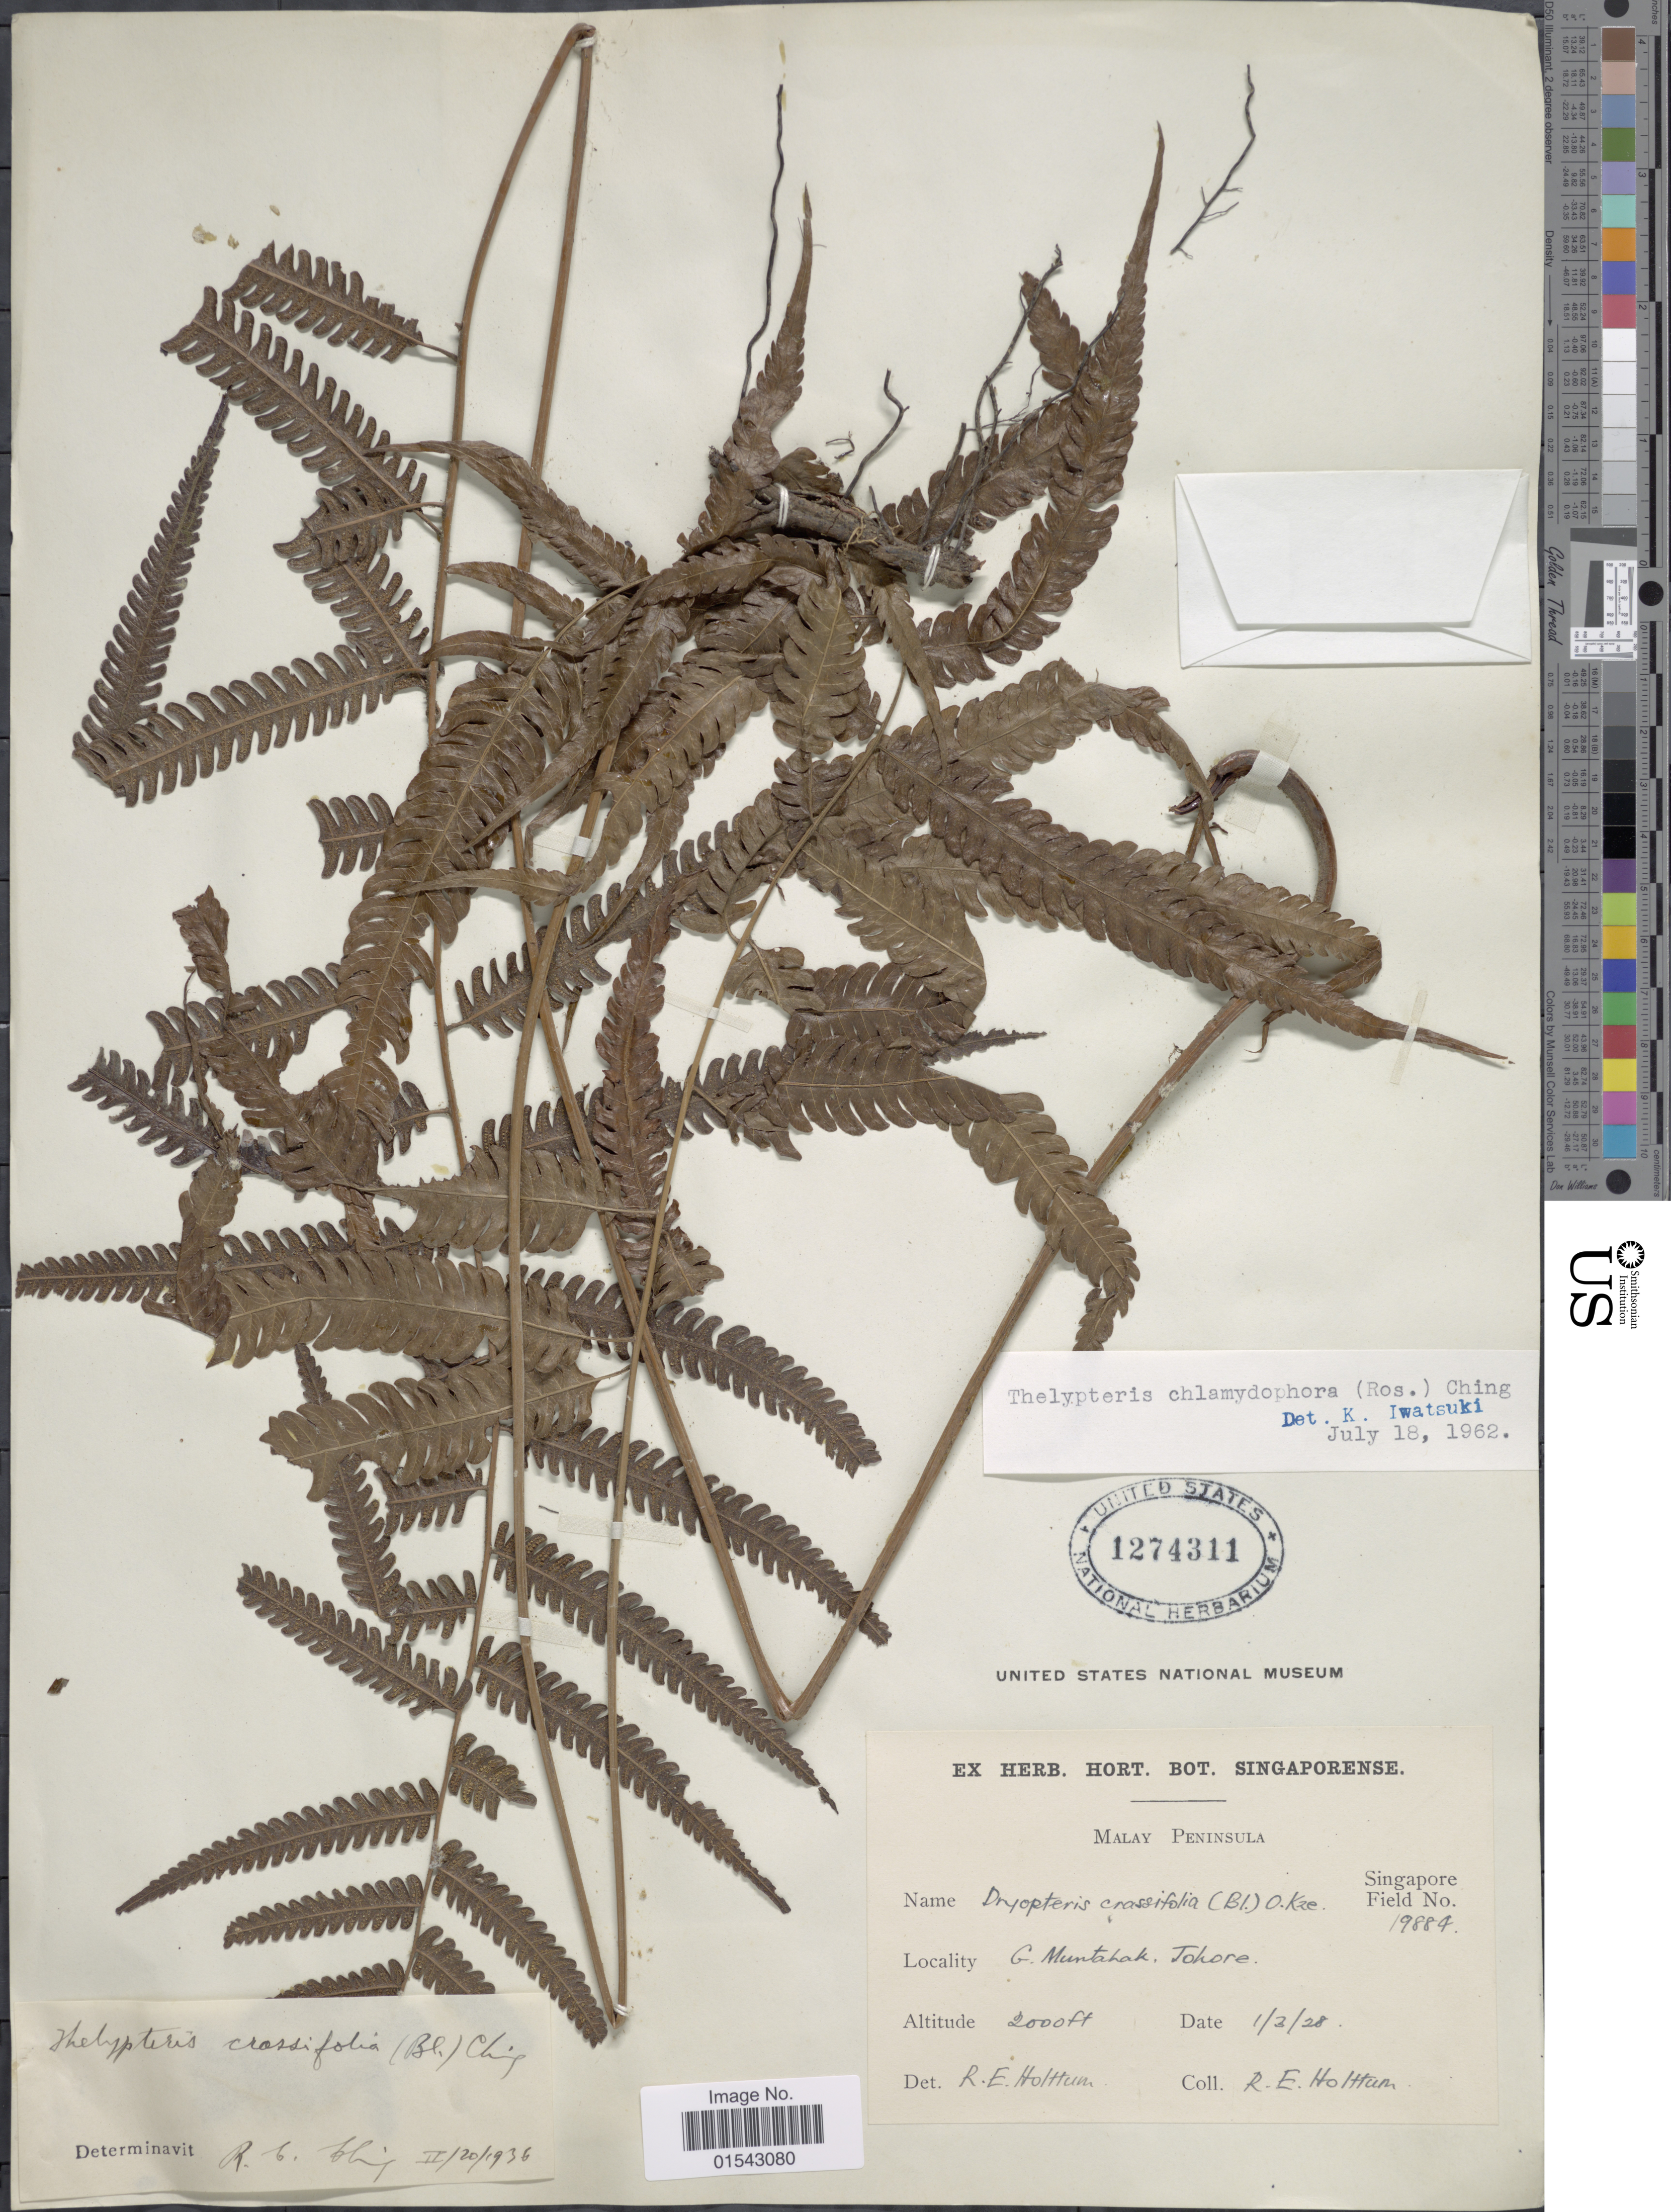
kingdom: Plantae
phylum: Tracheophyta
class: Polypodiopsida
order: Polypodiales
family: Thelypteridaceae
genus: Mesophlebion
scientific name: Mesophlebion chlamydophorum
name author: (Rosenst.) Holttum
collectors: R. E. Holttum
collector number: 19889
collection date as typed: Transcribed d/m/y: 1/3/28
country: Malaysia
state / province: Johor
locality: Malay Peninsula, G. Muntalak, Johore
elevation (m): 610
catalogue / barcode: US 1274311